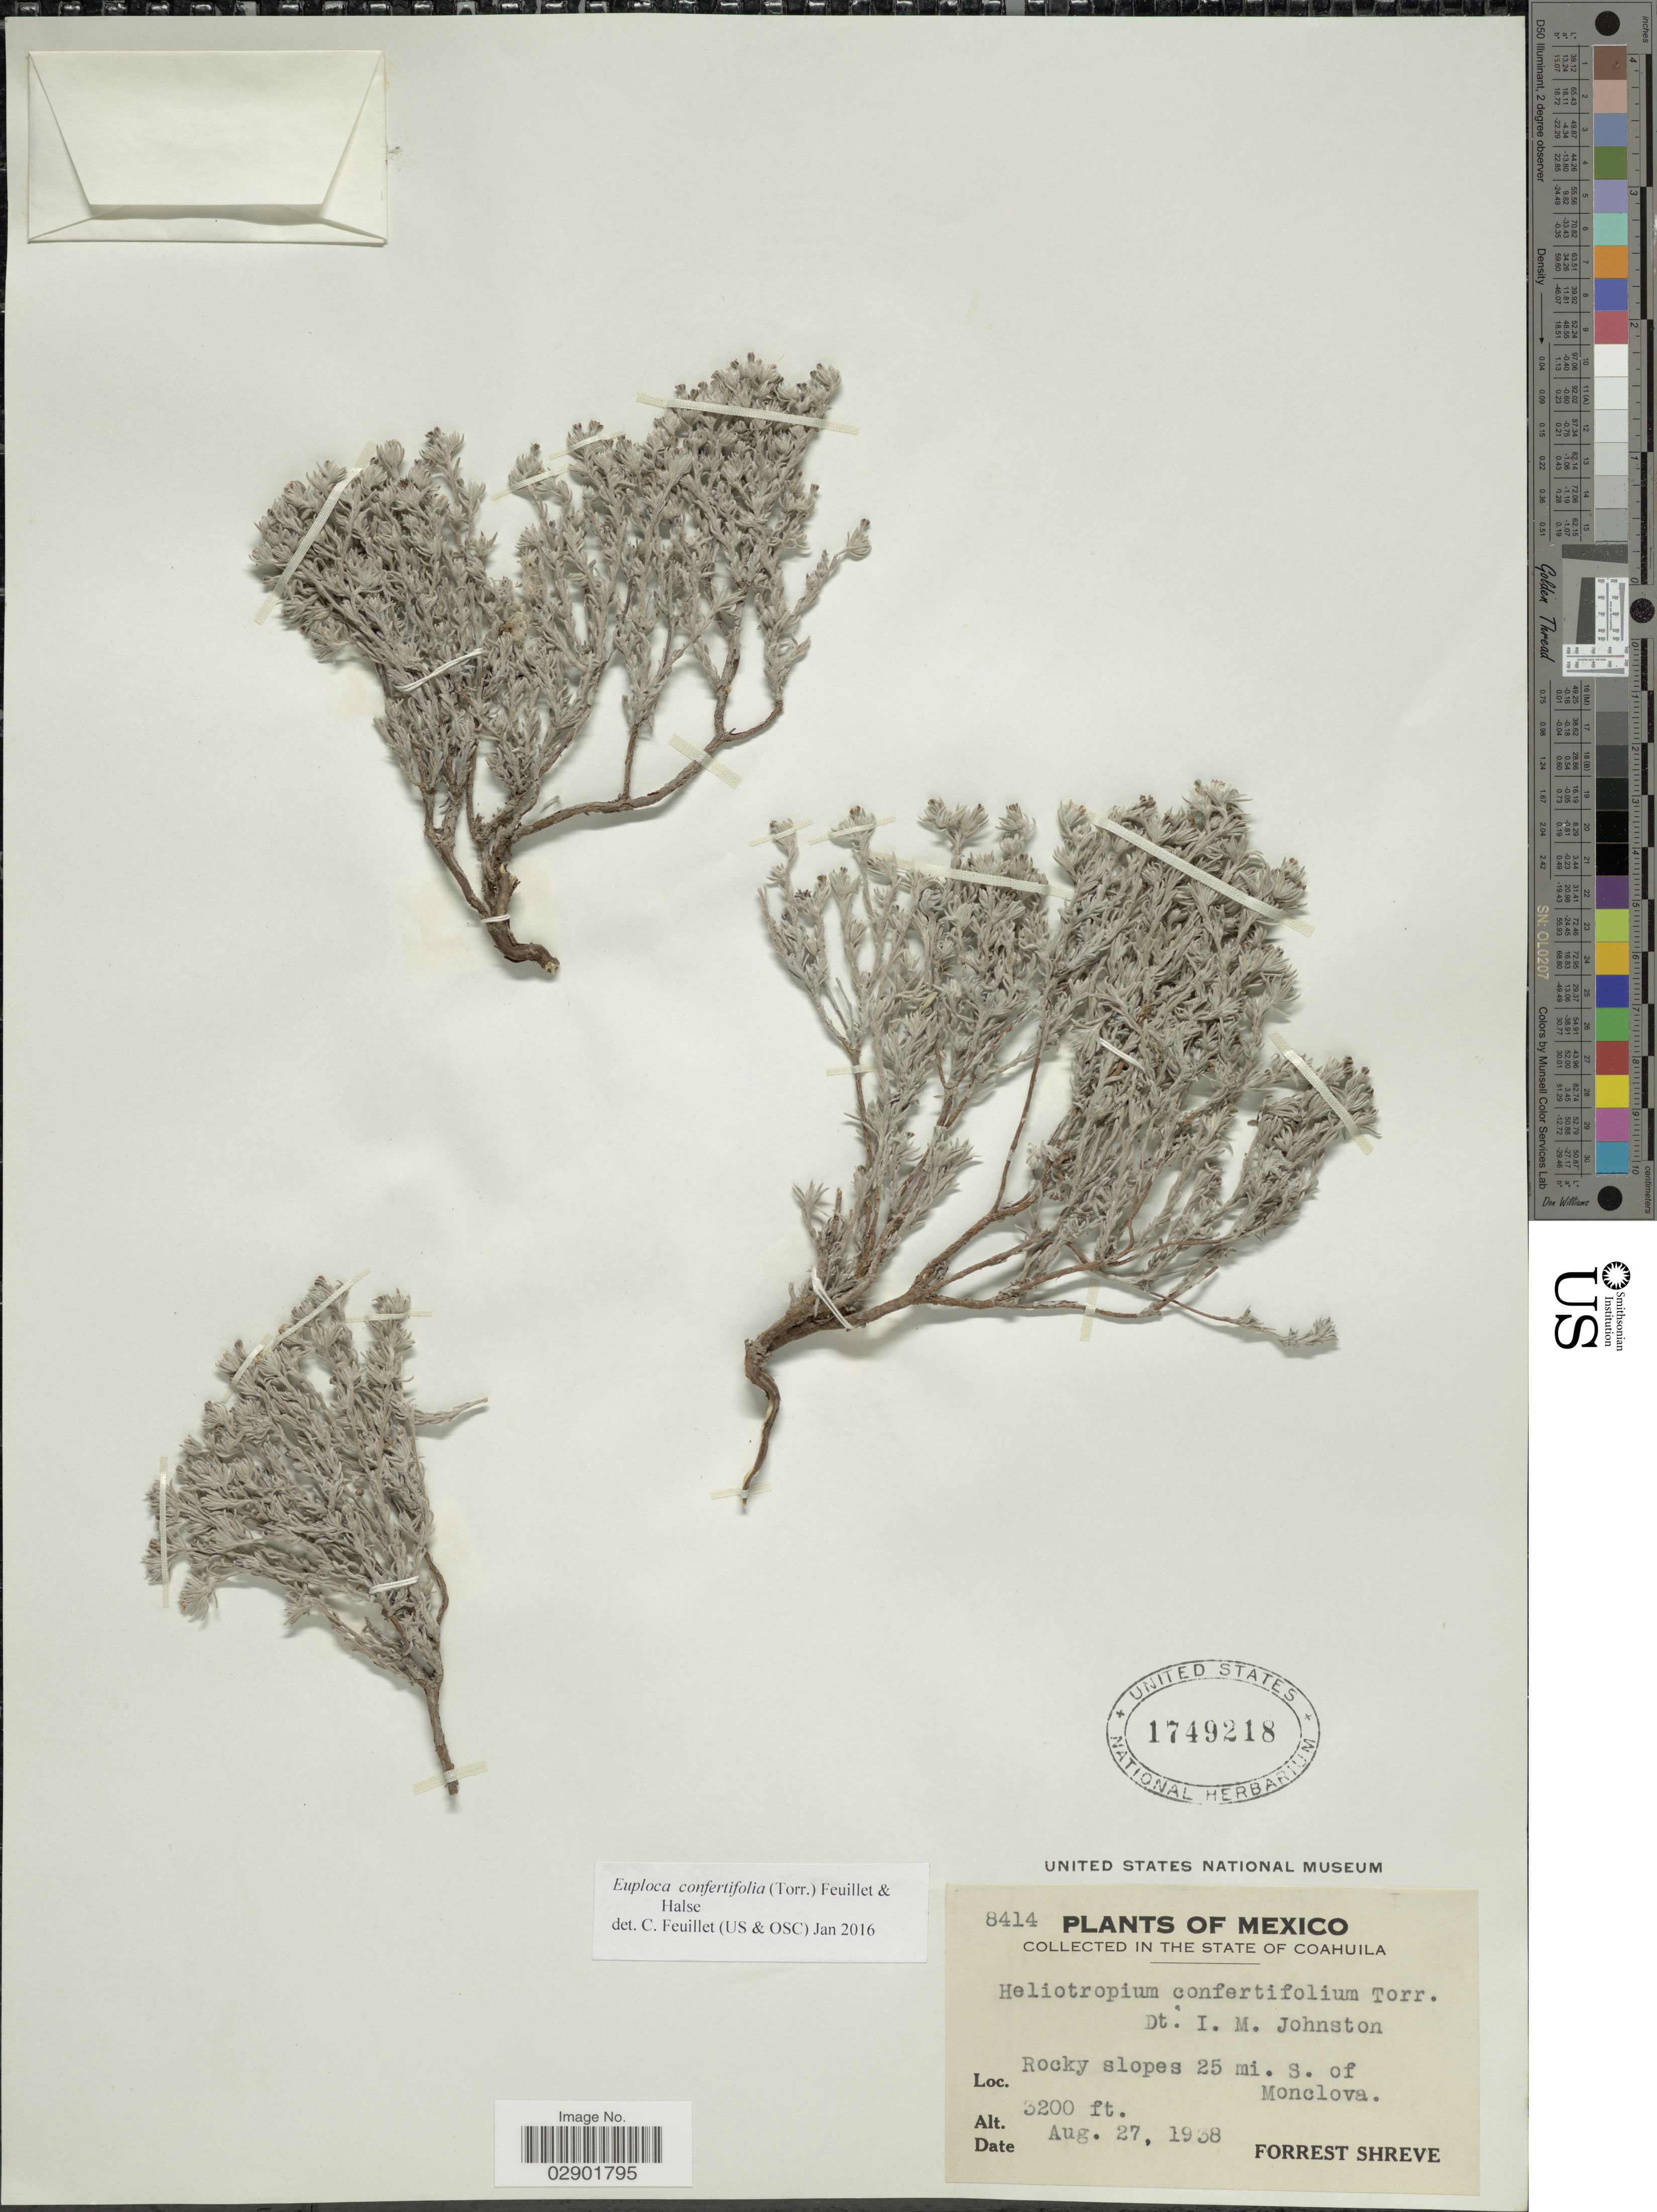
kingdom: Plantae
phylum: Tracheophyta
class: Magnoliopsida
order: Boraginales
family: Heliotropiaceae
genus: Euploca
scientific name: Euploca confertifolium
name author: (Torr.) Feuillet & Halse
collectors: F. Shreve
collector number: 8414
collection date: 1938-08-27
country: Mexico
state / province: Coahuila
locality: Rocky slopes 25 mi. S. of Monclova.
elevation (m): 975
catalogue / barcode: US 1749218